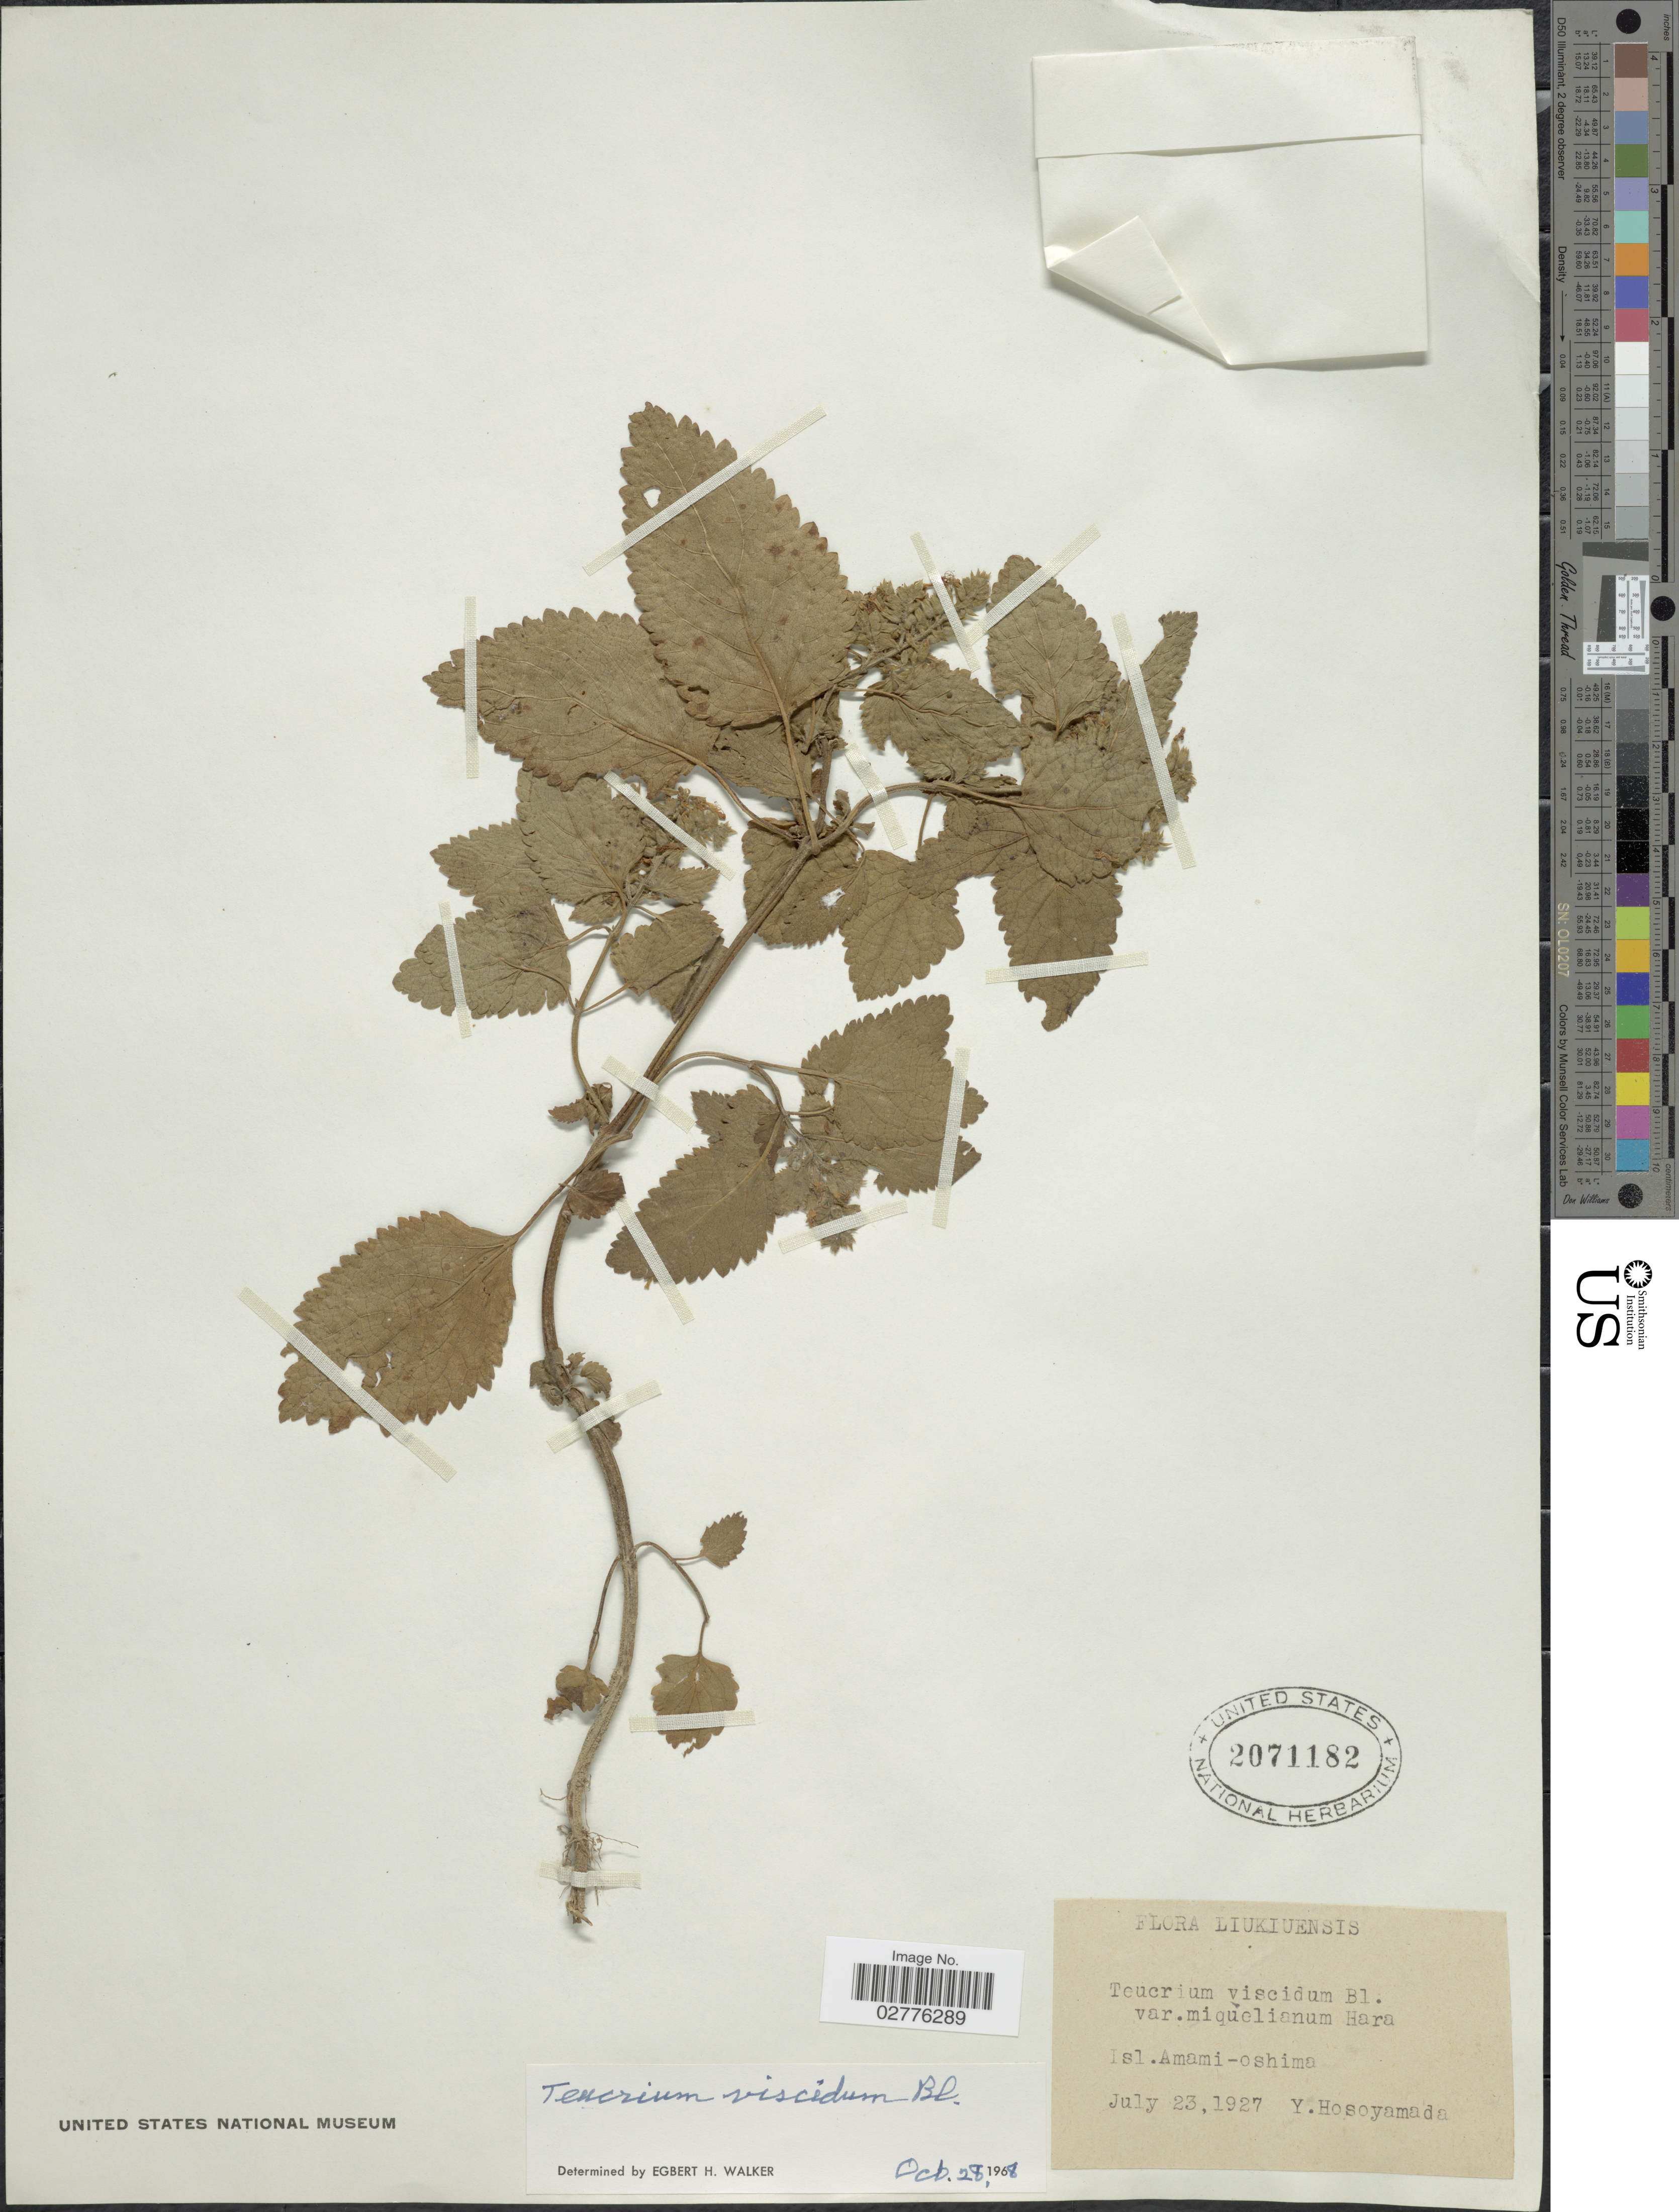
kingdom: Plantae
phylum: Tracheophyta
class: Magnoliopsida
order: Lamiales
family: Lamiaceae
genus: Teucrium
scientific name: Teucrium viscidum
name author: Blume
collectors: Y. Hosoyamada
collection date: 1927-07-23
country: Japan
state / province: Okinawa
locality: Liukiuensis, Isl. Amami-oshima.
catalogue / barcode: US 2071182